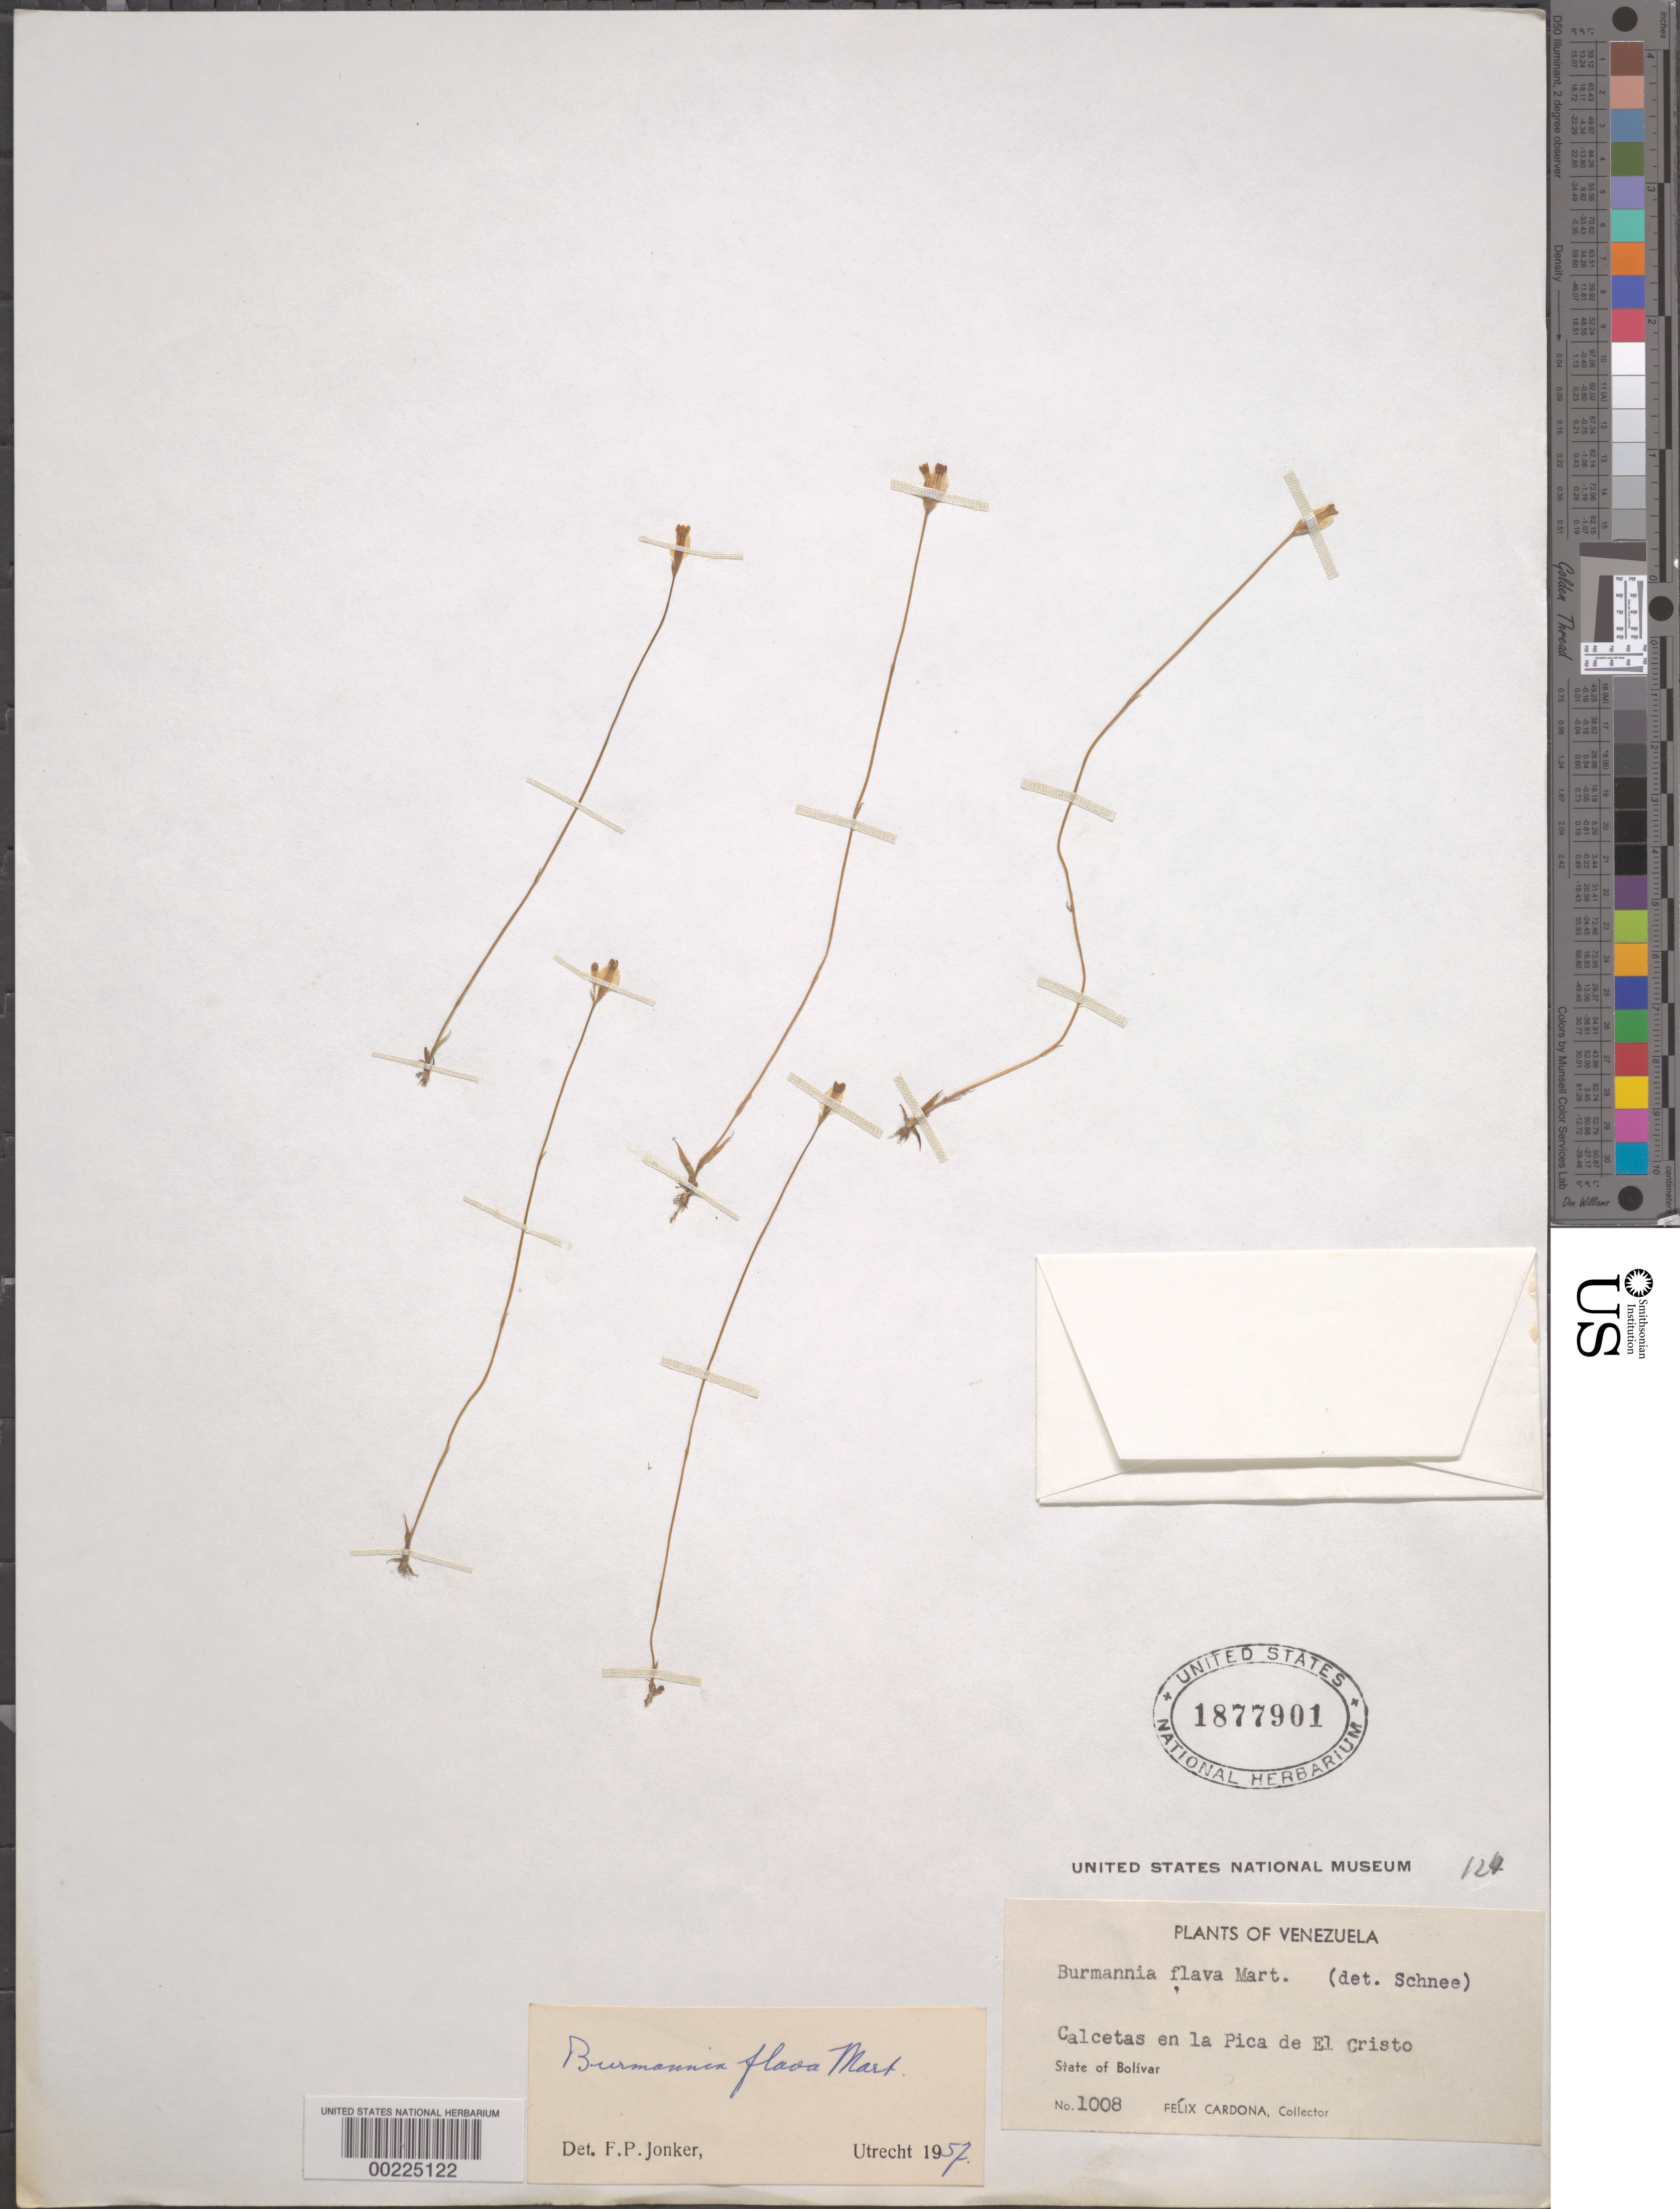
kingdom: Plantae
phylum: Tracheophyta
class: Liliopsida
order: Dioscoreales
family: Burmanniaceae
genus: Burmannia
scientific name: Burmannia flava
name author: Mart.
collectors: F. Cardona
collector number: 1008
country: Venezuela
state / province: Bolivar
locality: Calcetas in la pica of el cristro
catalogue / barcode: US 1877901